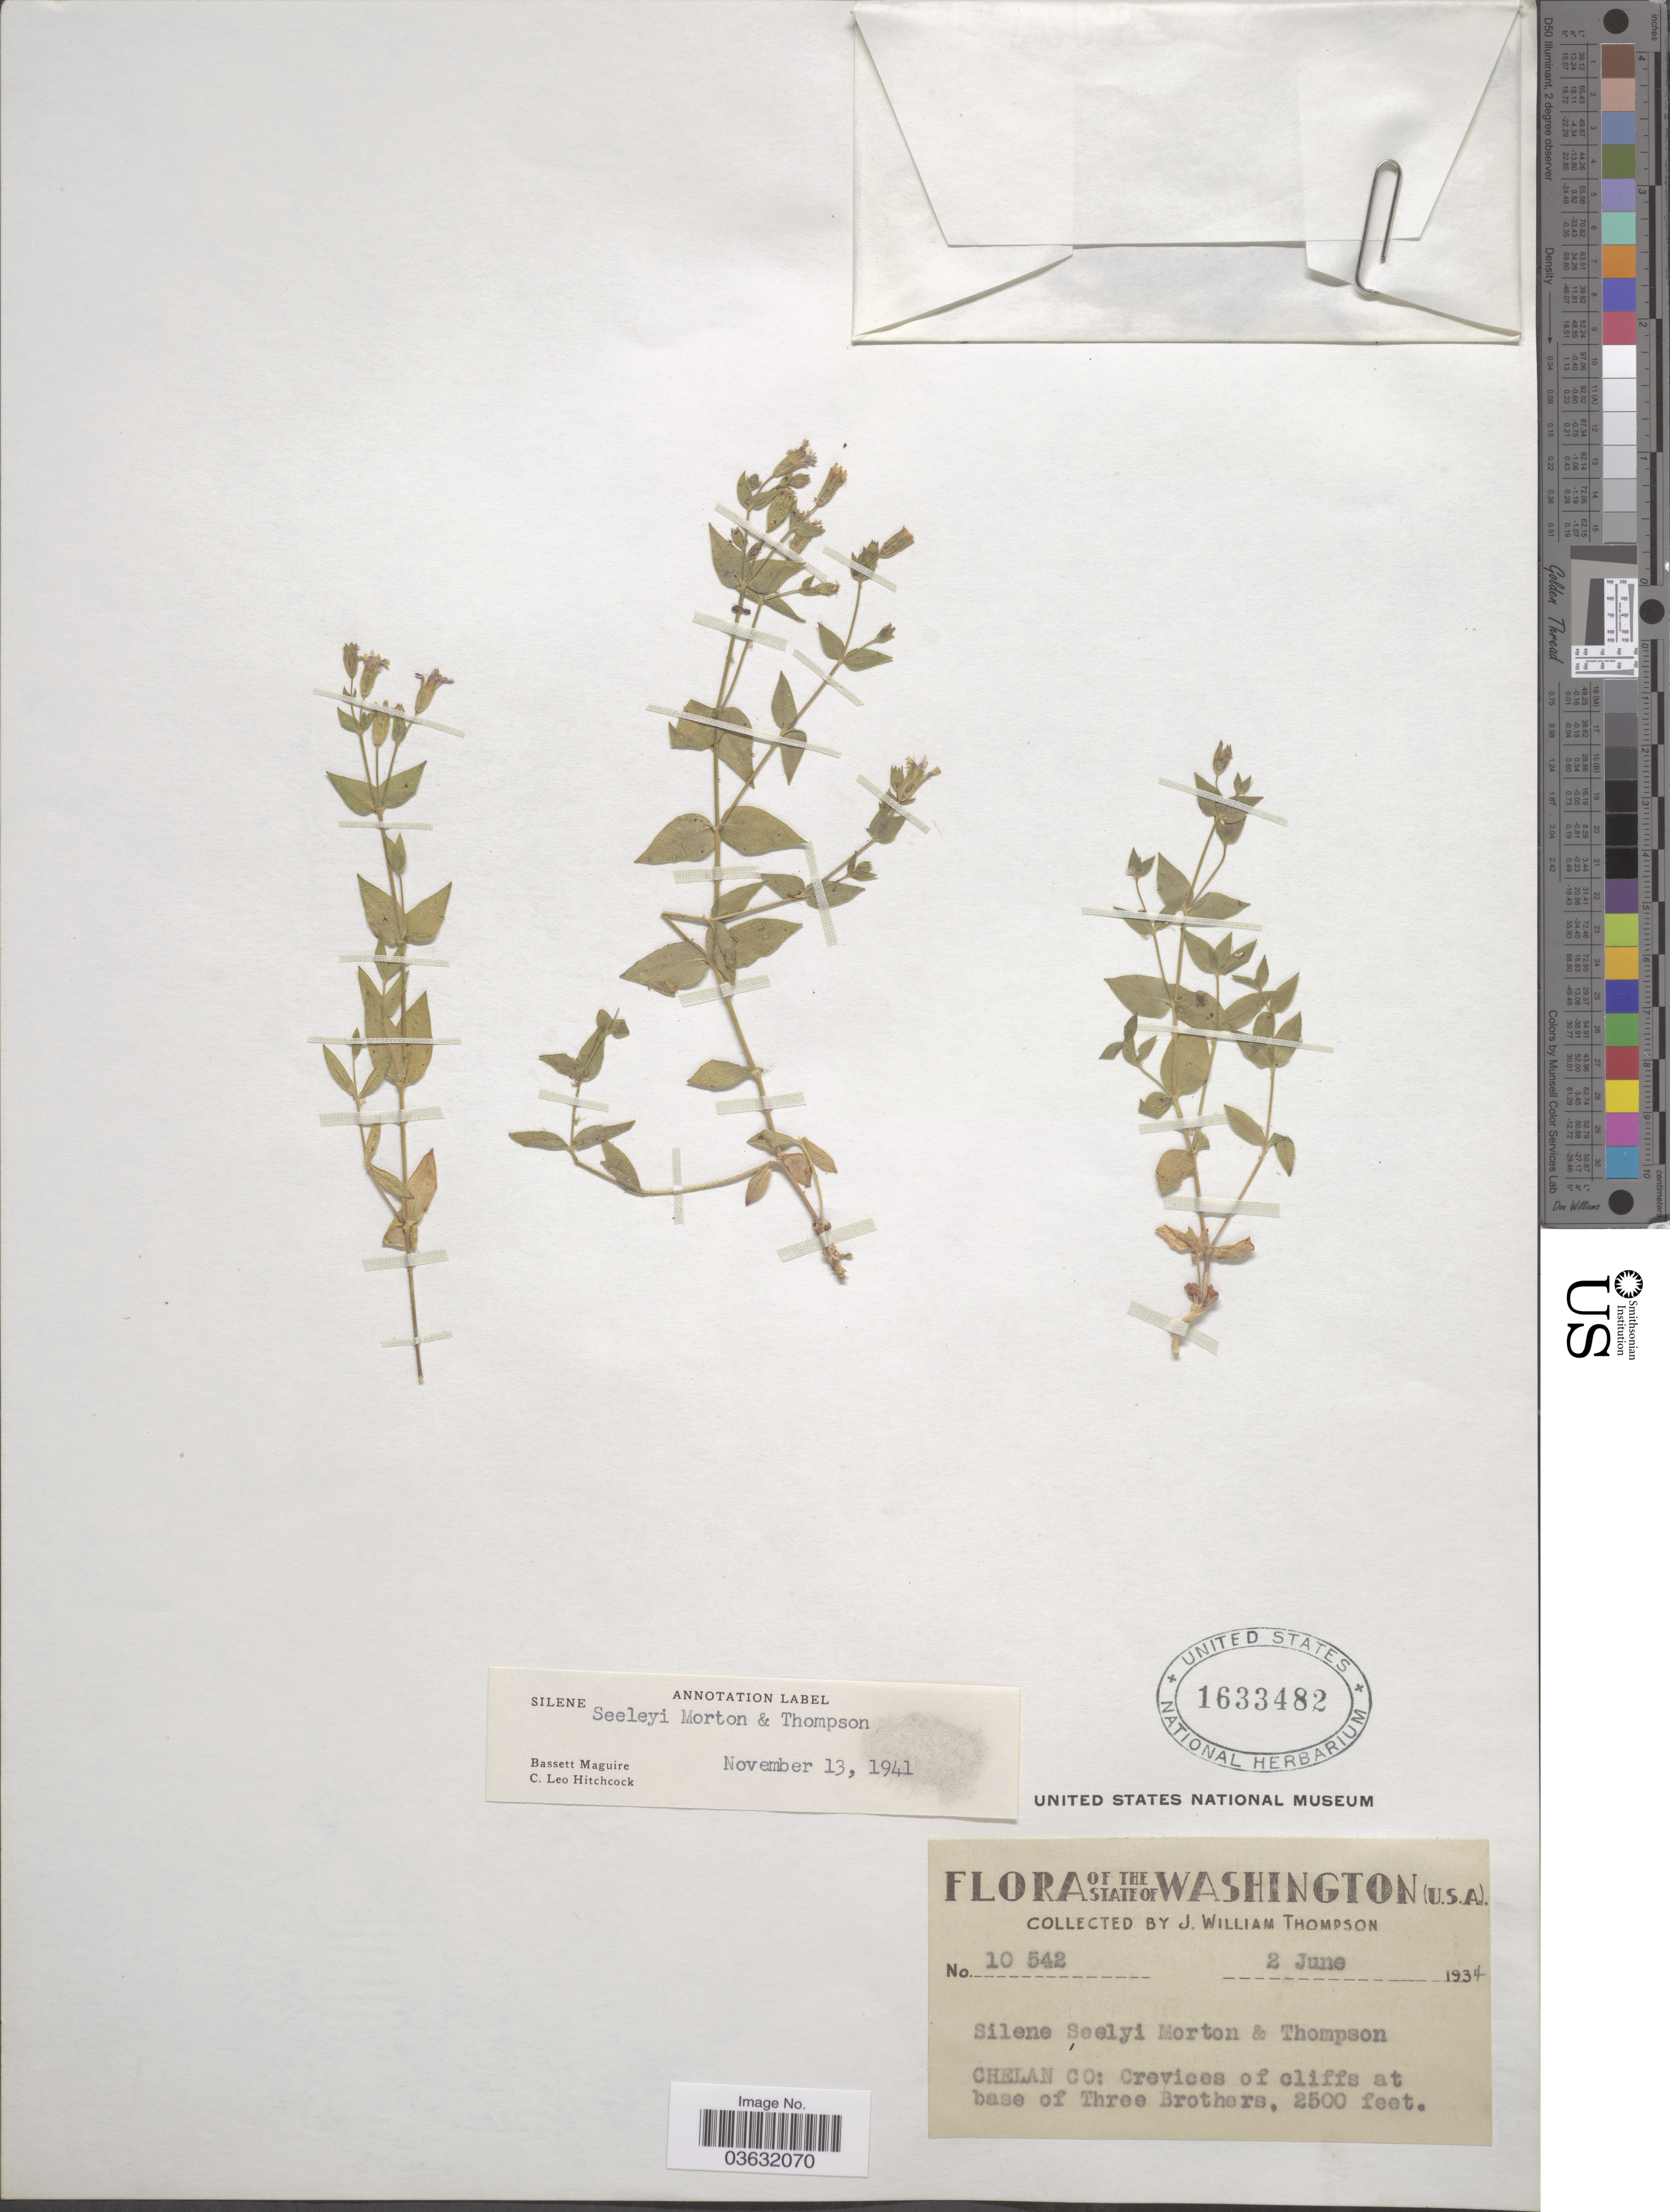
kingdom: Plantae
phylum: Tracheophyta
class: Magnoliopsida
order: Caryophyllales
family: Caryophyllaceae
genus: Silene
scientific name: Silene seelyi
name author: C.V. Morton & J.W. Thomps.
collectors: J. W. Thompson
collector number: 10542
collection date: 1934-06-02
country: United States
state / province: Washington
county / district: Chelan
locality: Chelan Co: Crevices of cliffs at base of Three Brothers.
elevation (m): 762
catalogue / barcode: US 1633482